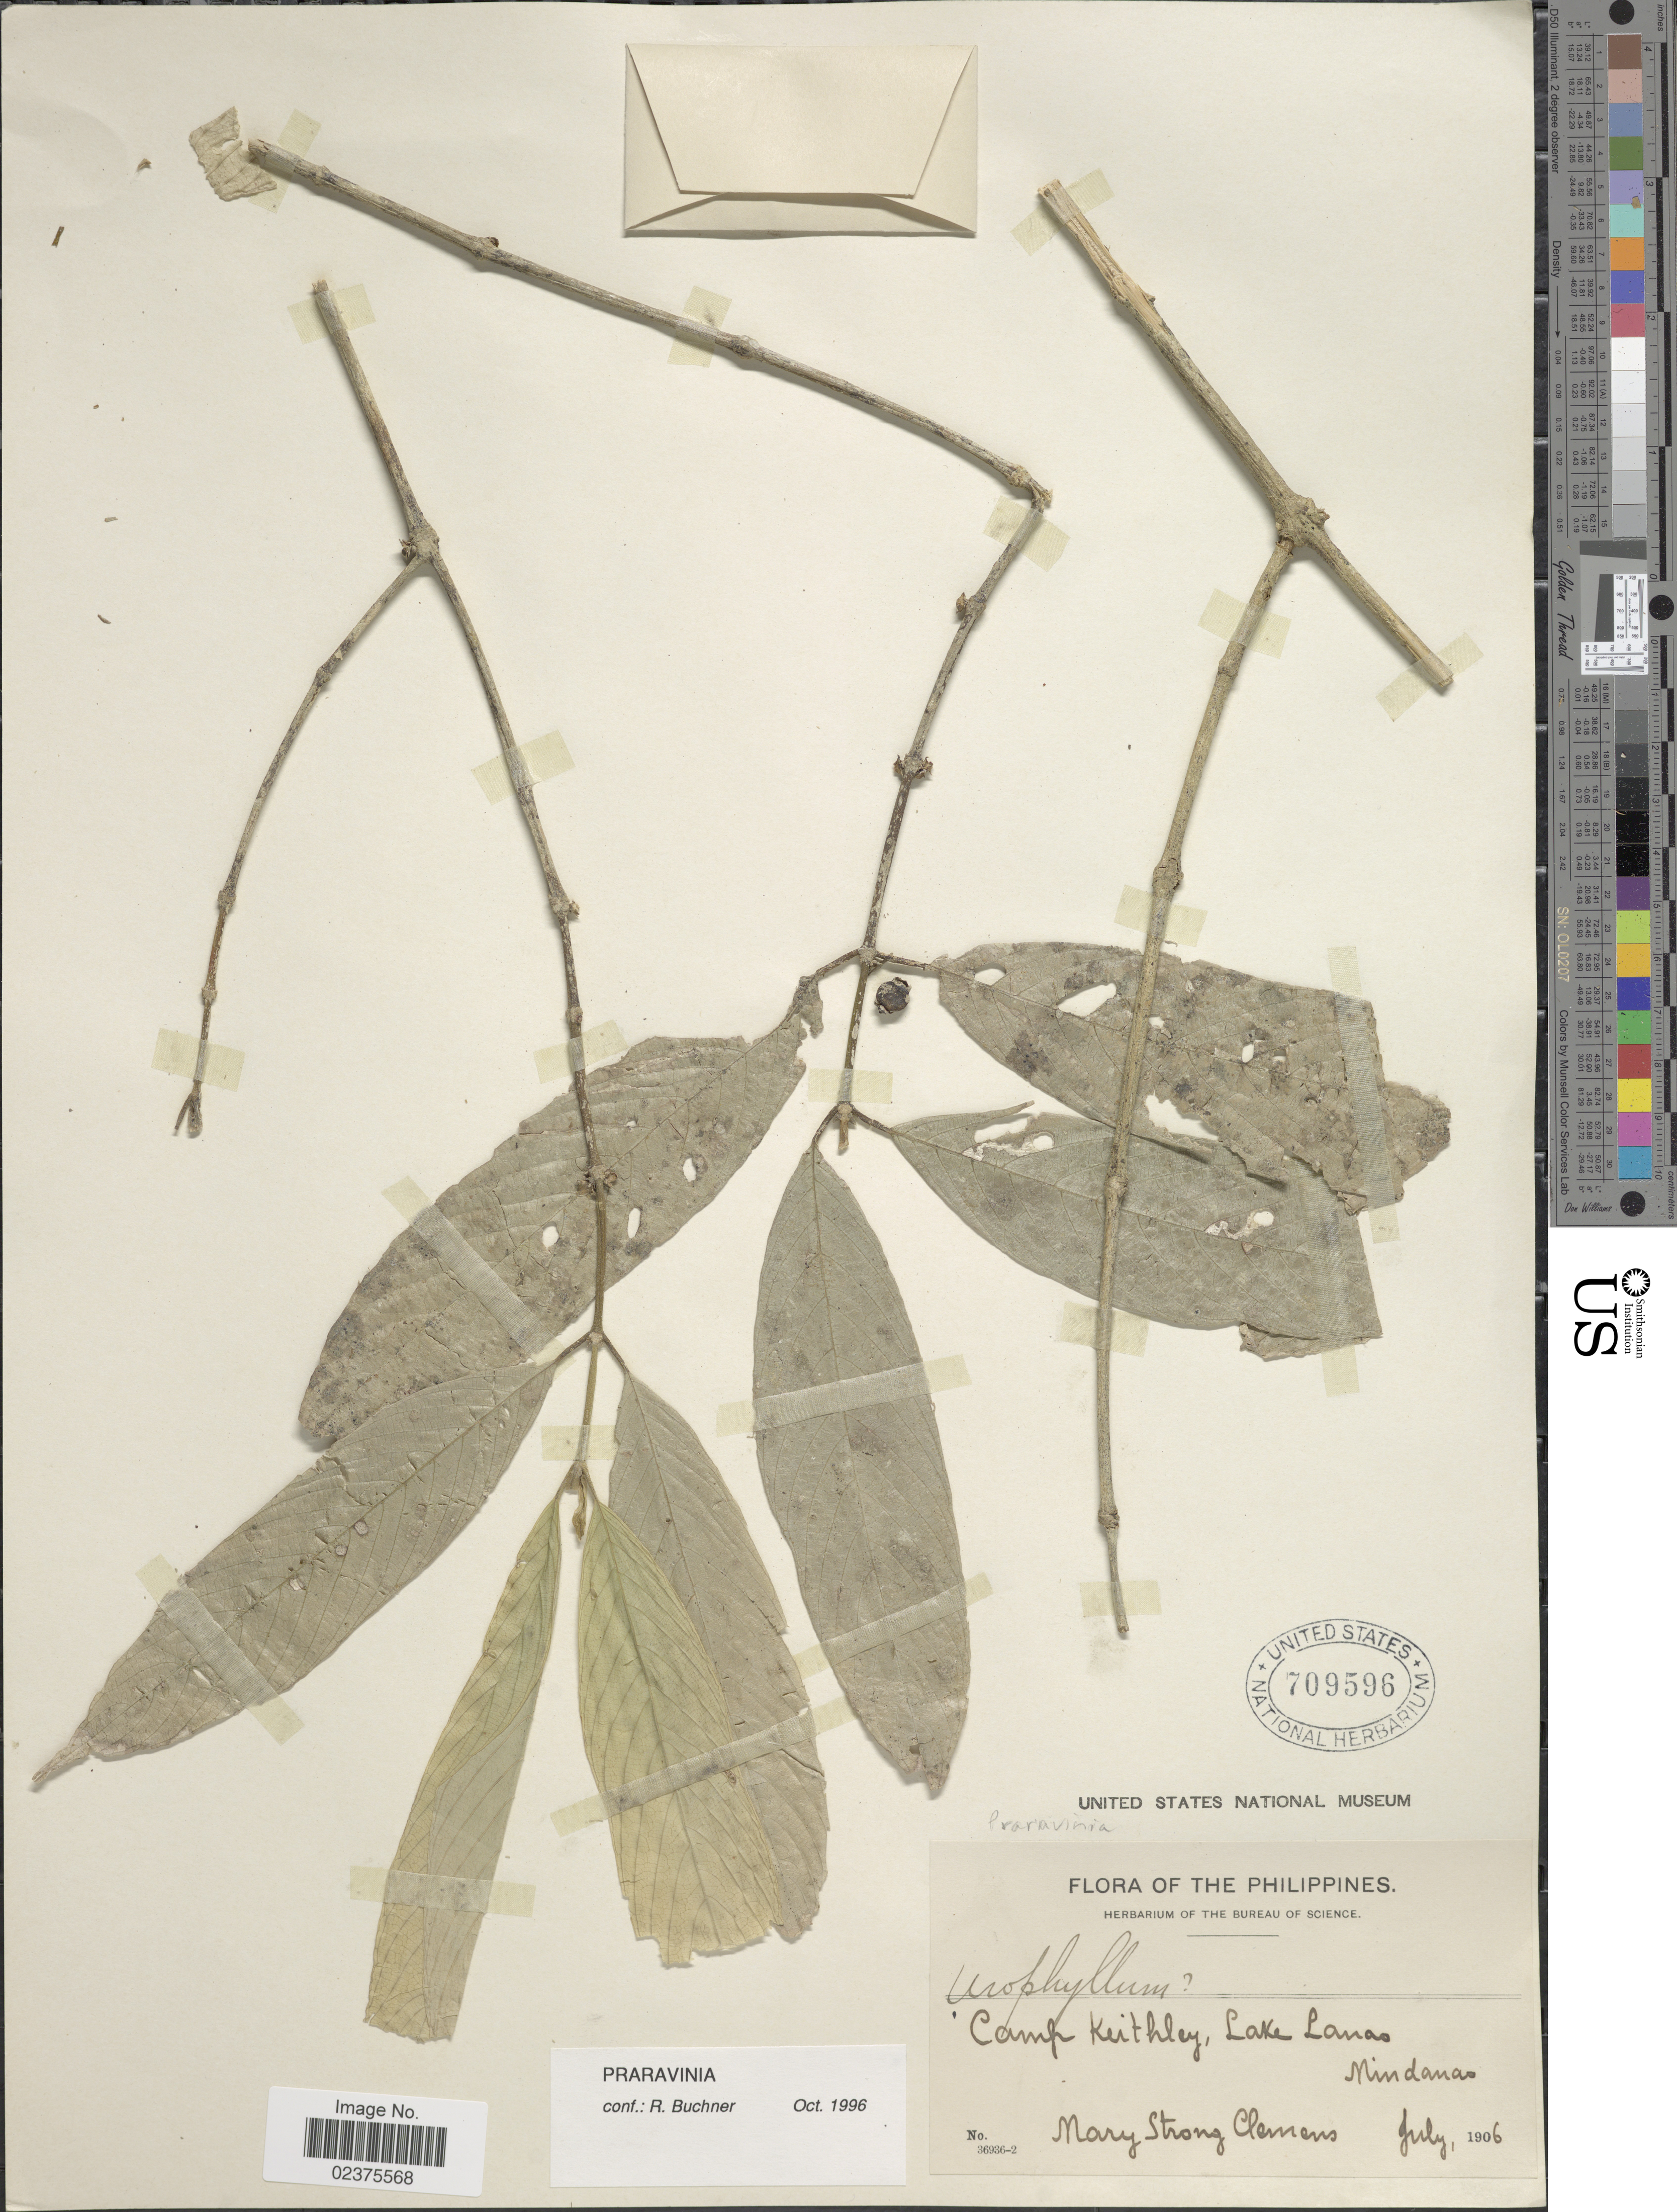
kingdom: Plantae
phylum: Tracheophyta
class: Magnoliopsida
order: Gentianales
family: Rubiaceae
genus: Praravinia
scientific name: Praravinia sp.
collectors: M. S. Clemens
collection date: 1906-07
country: Philippines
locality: Camp Keithley, Lake Lanao, Mindanao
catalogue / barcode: US 709596